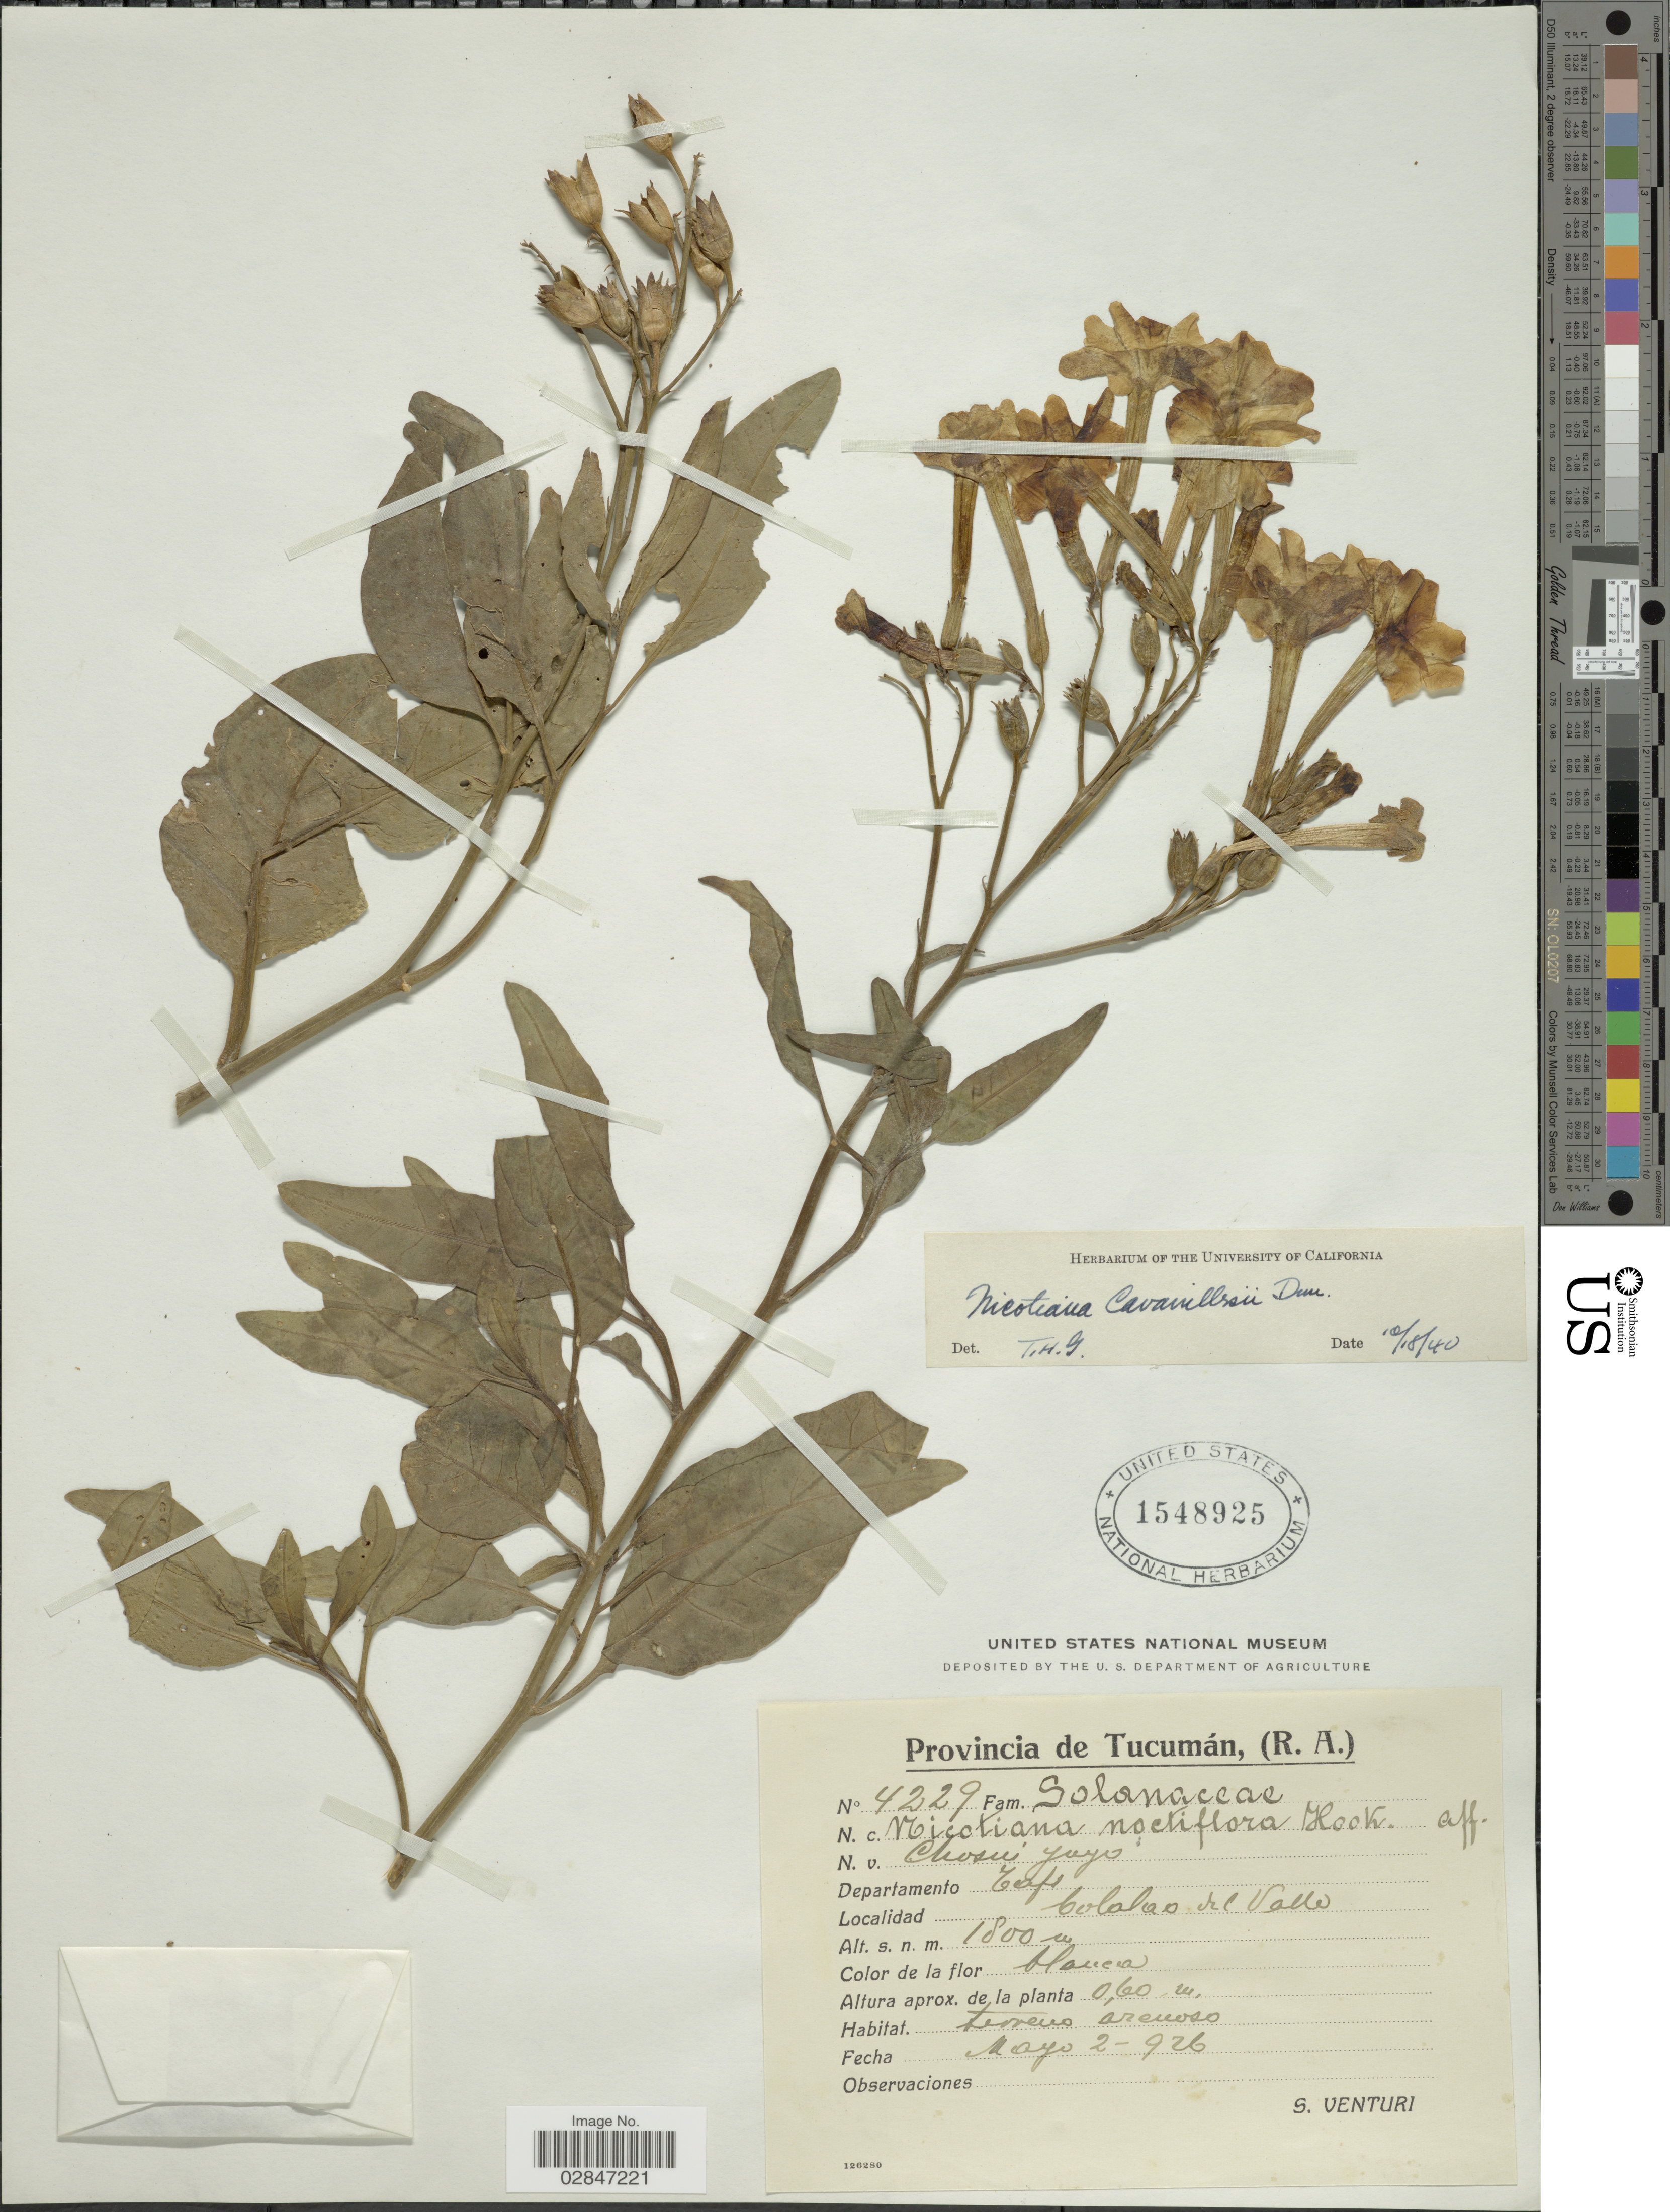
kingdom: Plantae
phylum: Tracheophyta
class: Magnoliopsida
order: Solanales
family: Solanaceae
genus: Nicotiana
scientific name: Nicotiana plumbaginifolia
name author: Viv.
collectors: S. Venturi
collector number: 4229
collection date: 1926-05-02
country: Argentina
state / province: Tucuman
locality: Provincia de Tucumán, (R. A.), Departamento Tafi, Colalao del Valle.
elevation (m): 1800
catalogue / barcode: US 1548925